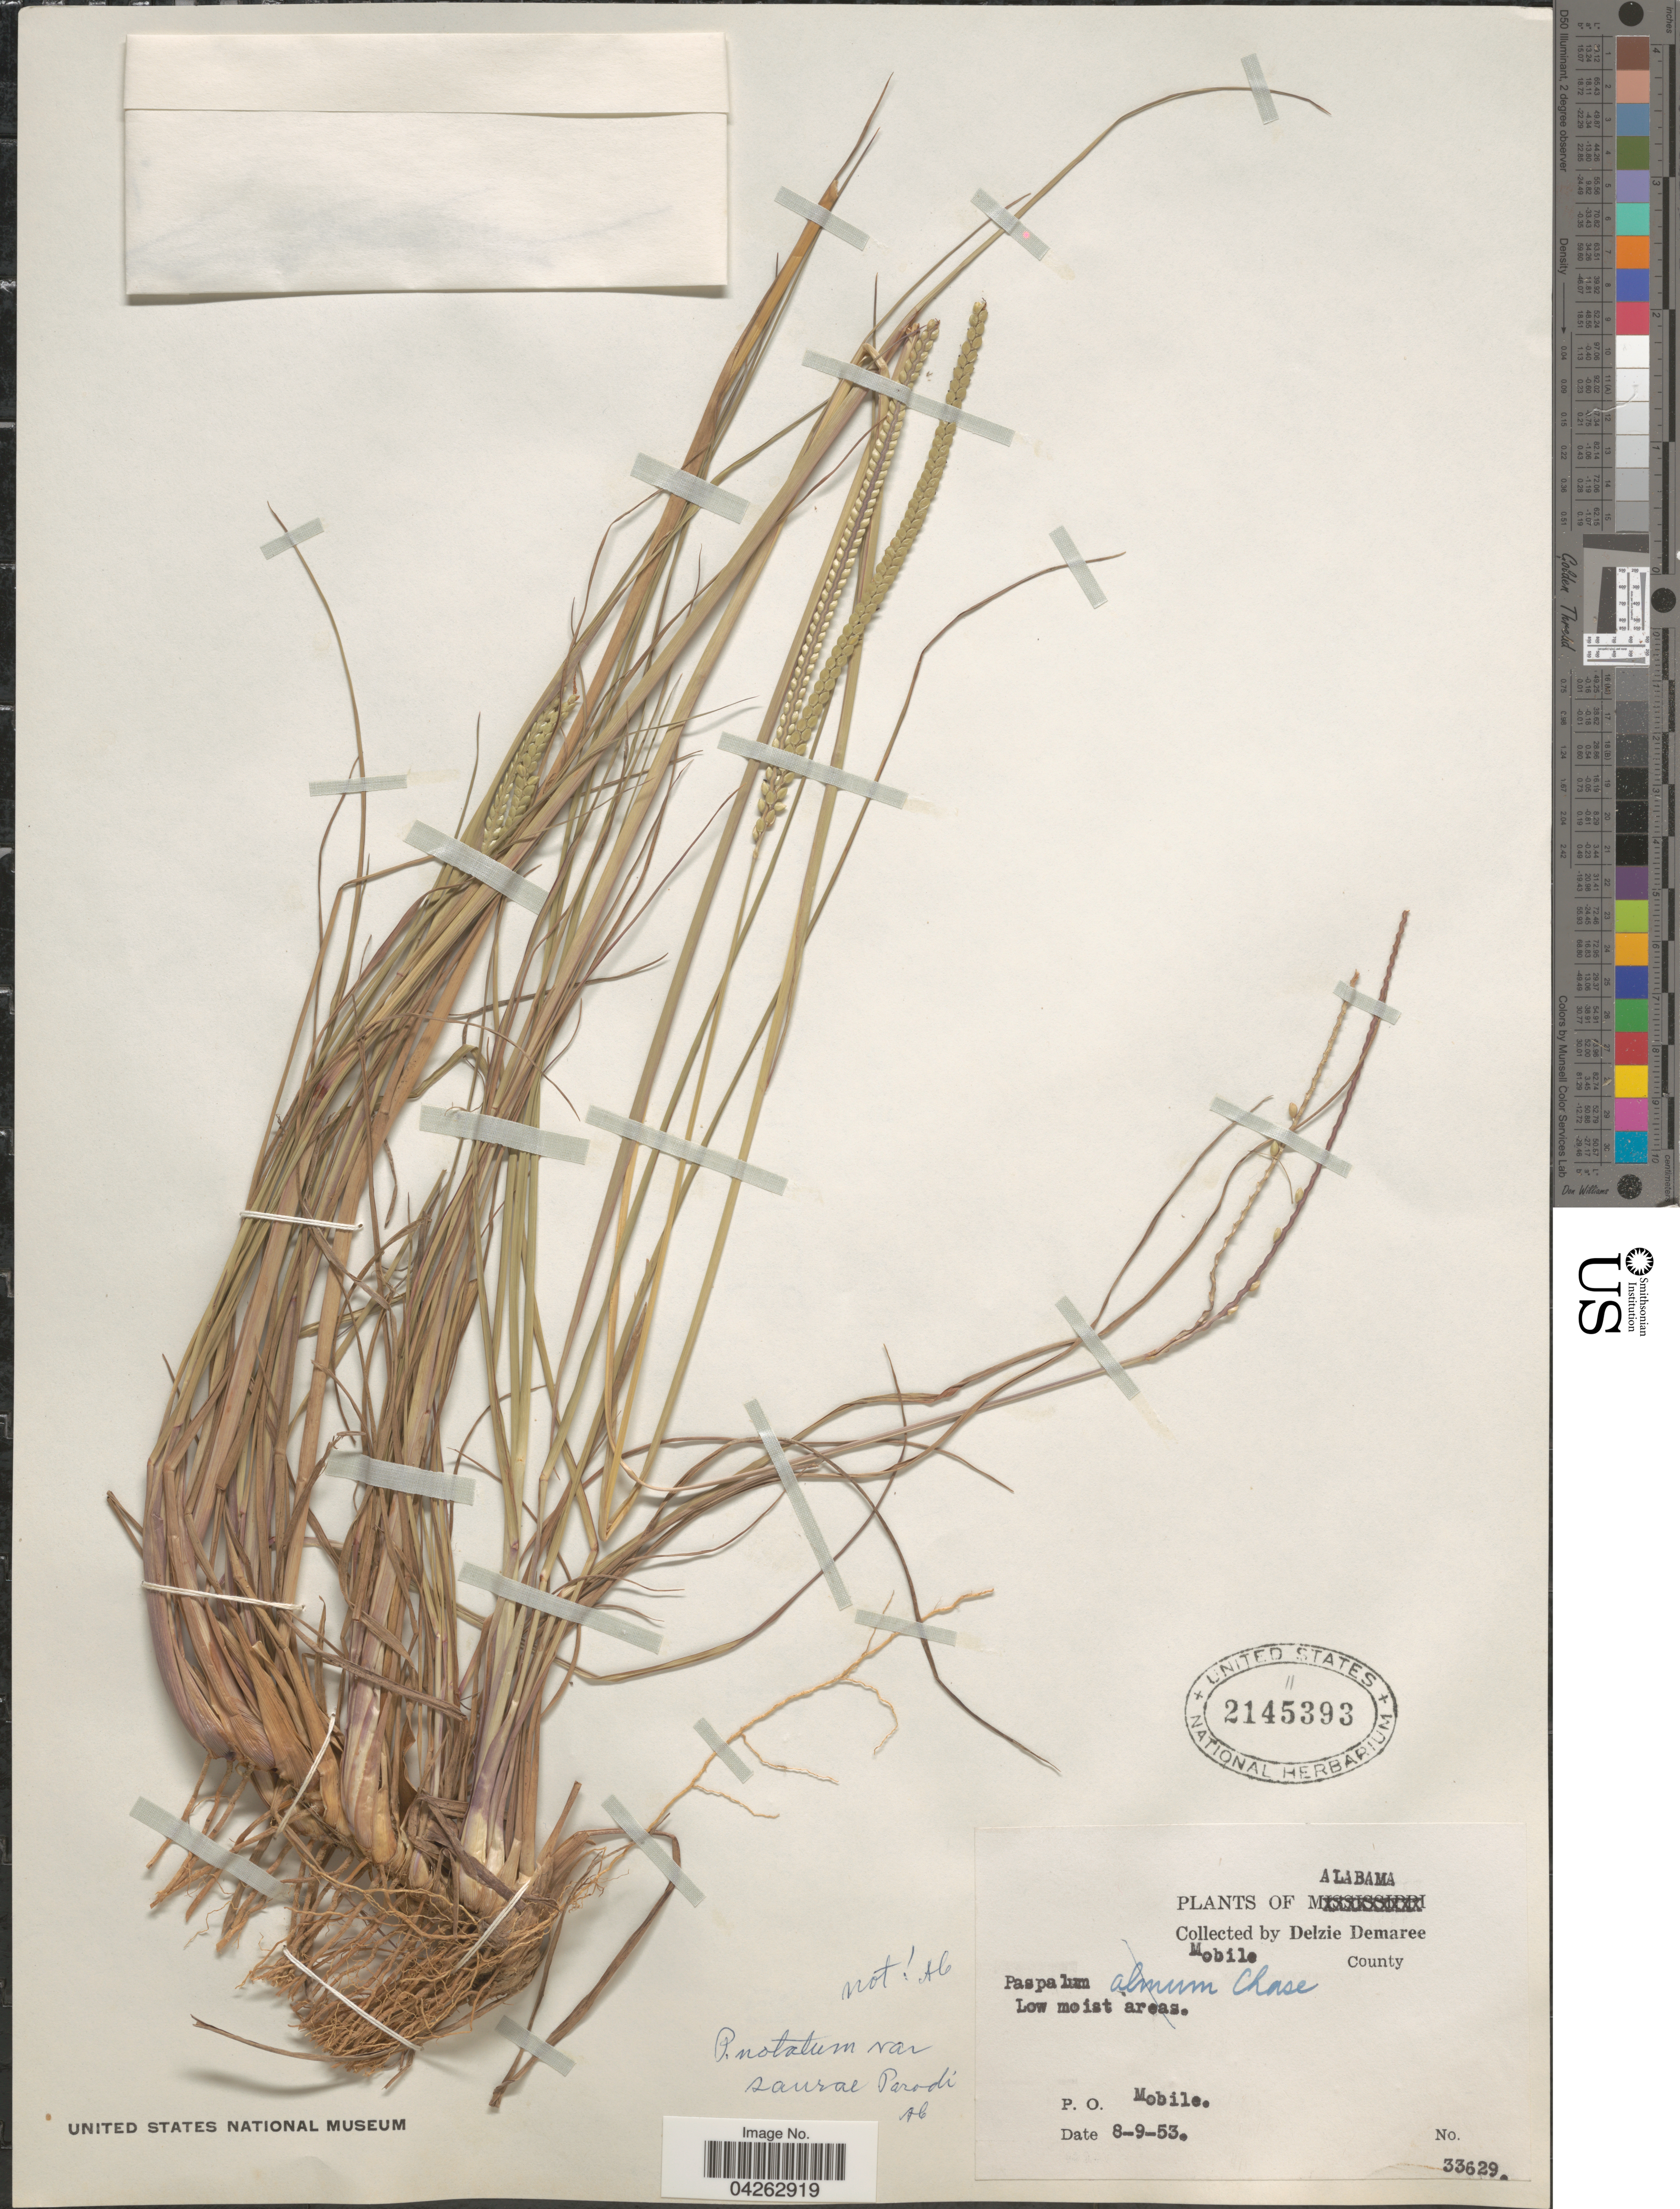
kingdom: Plantae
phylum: Tracheophyta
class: Liliopsida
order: Poales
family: Poaceae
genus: Paspalum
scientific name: Paspalum notatum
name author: Flüggé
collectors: D. Demaree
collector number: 33629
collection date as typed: Transcribed d/m/y: 9/8/53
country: United States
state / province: Alabama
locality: Mobile County. P. O. Mobile.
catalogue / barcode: US 2145393